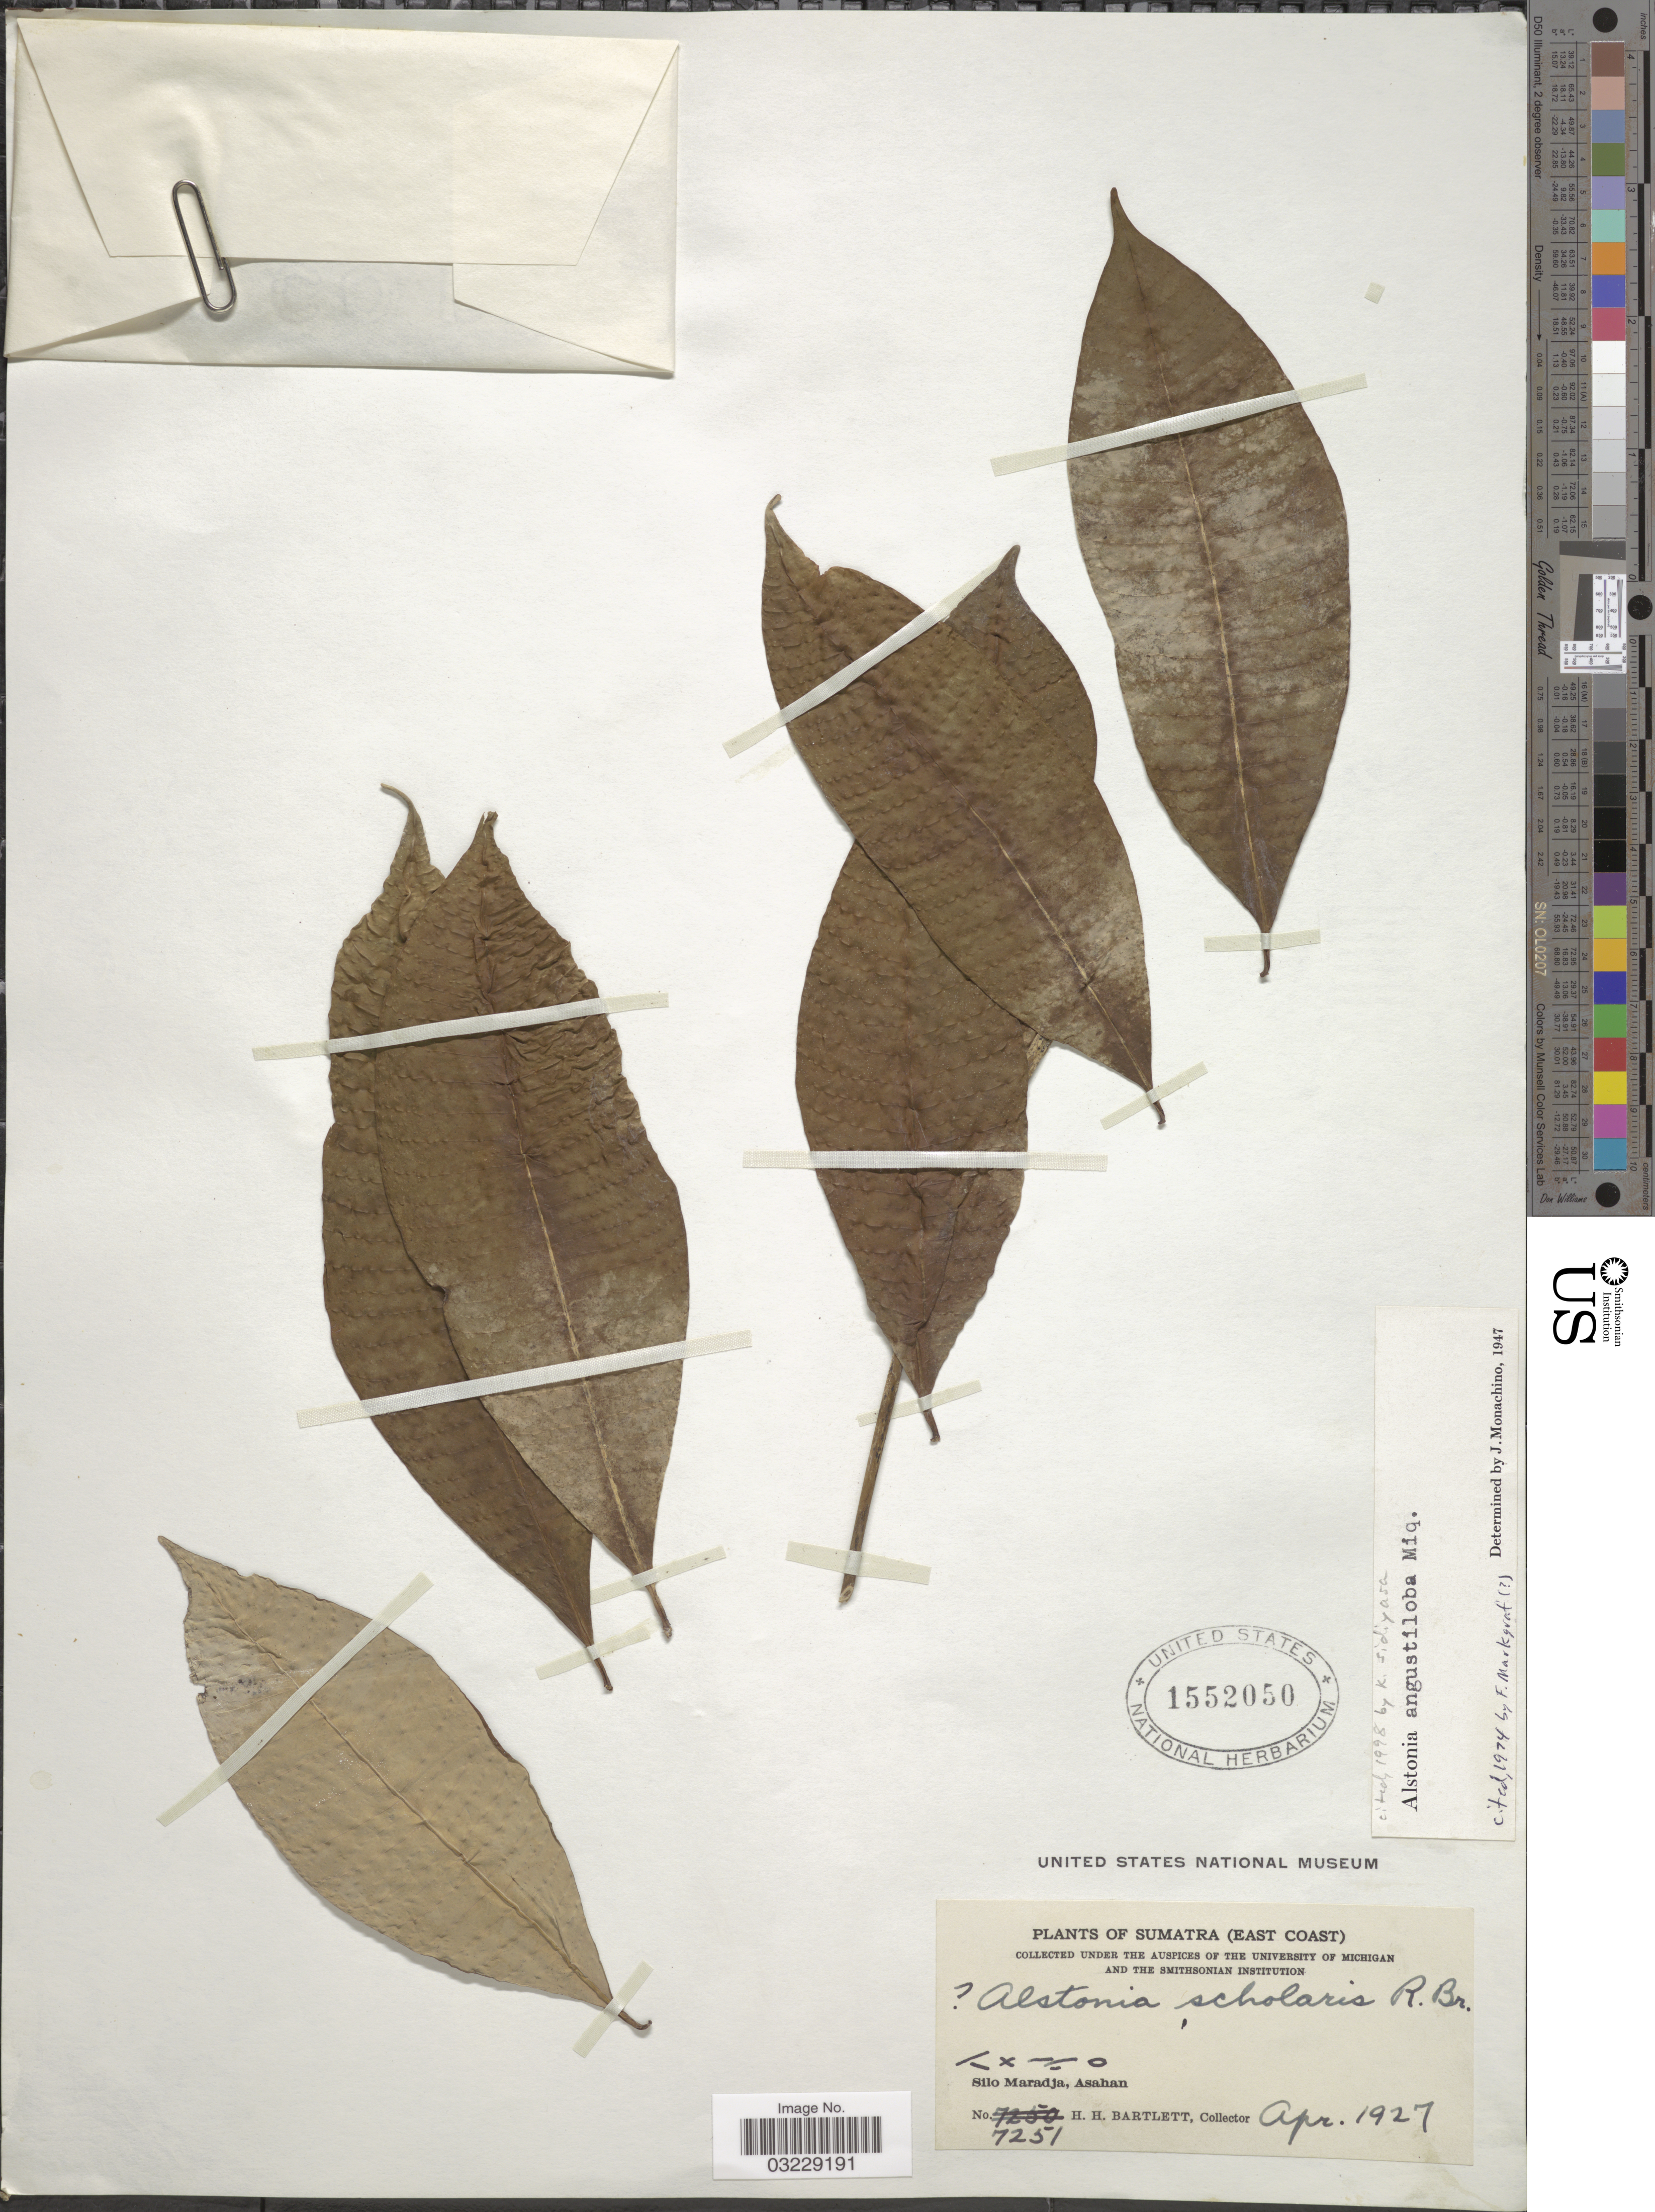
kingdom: Plantae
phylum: Tracheophyta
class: Magnoliopsida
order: Gentianales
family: Apocynaceae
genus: Alstonia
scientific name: Alstonia angustiloba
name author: Miq.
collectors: H. H. Bartlett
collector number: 7251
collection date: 1927-04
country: Indonesia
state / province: Sumatra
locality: East Coast. Silo Maradja, Asahan.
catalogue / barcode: US 1552050